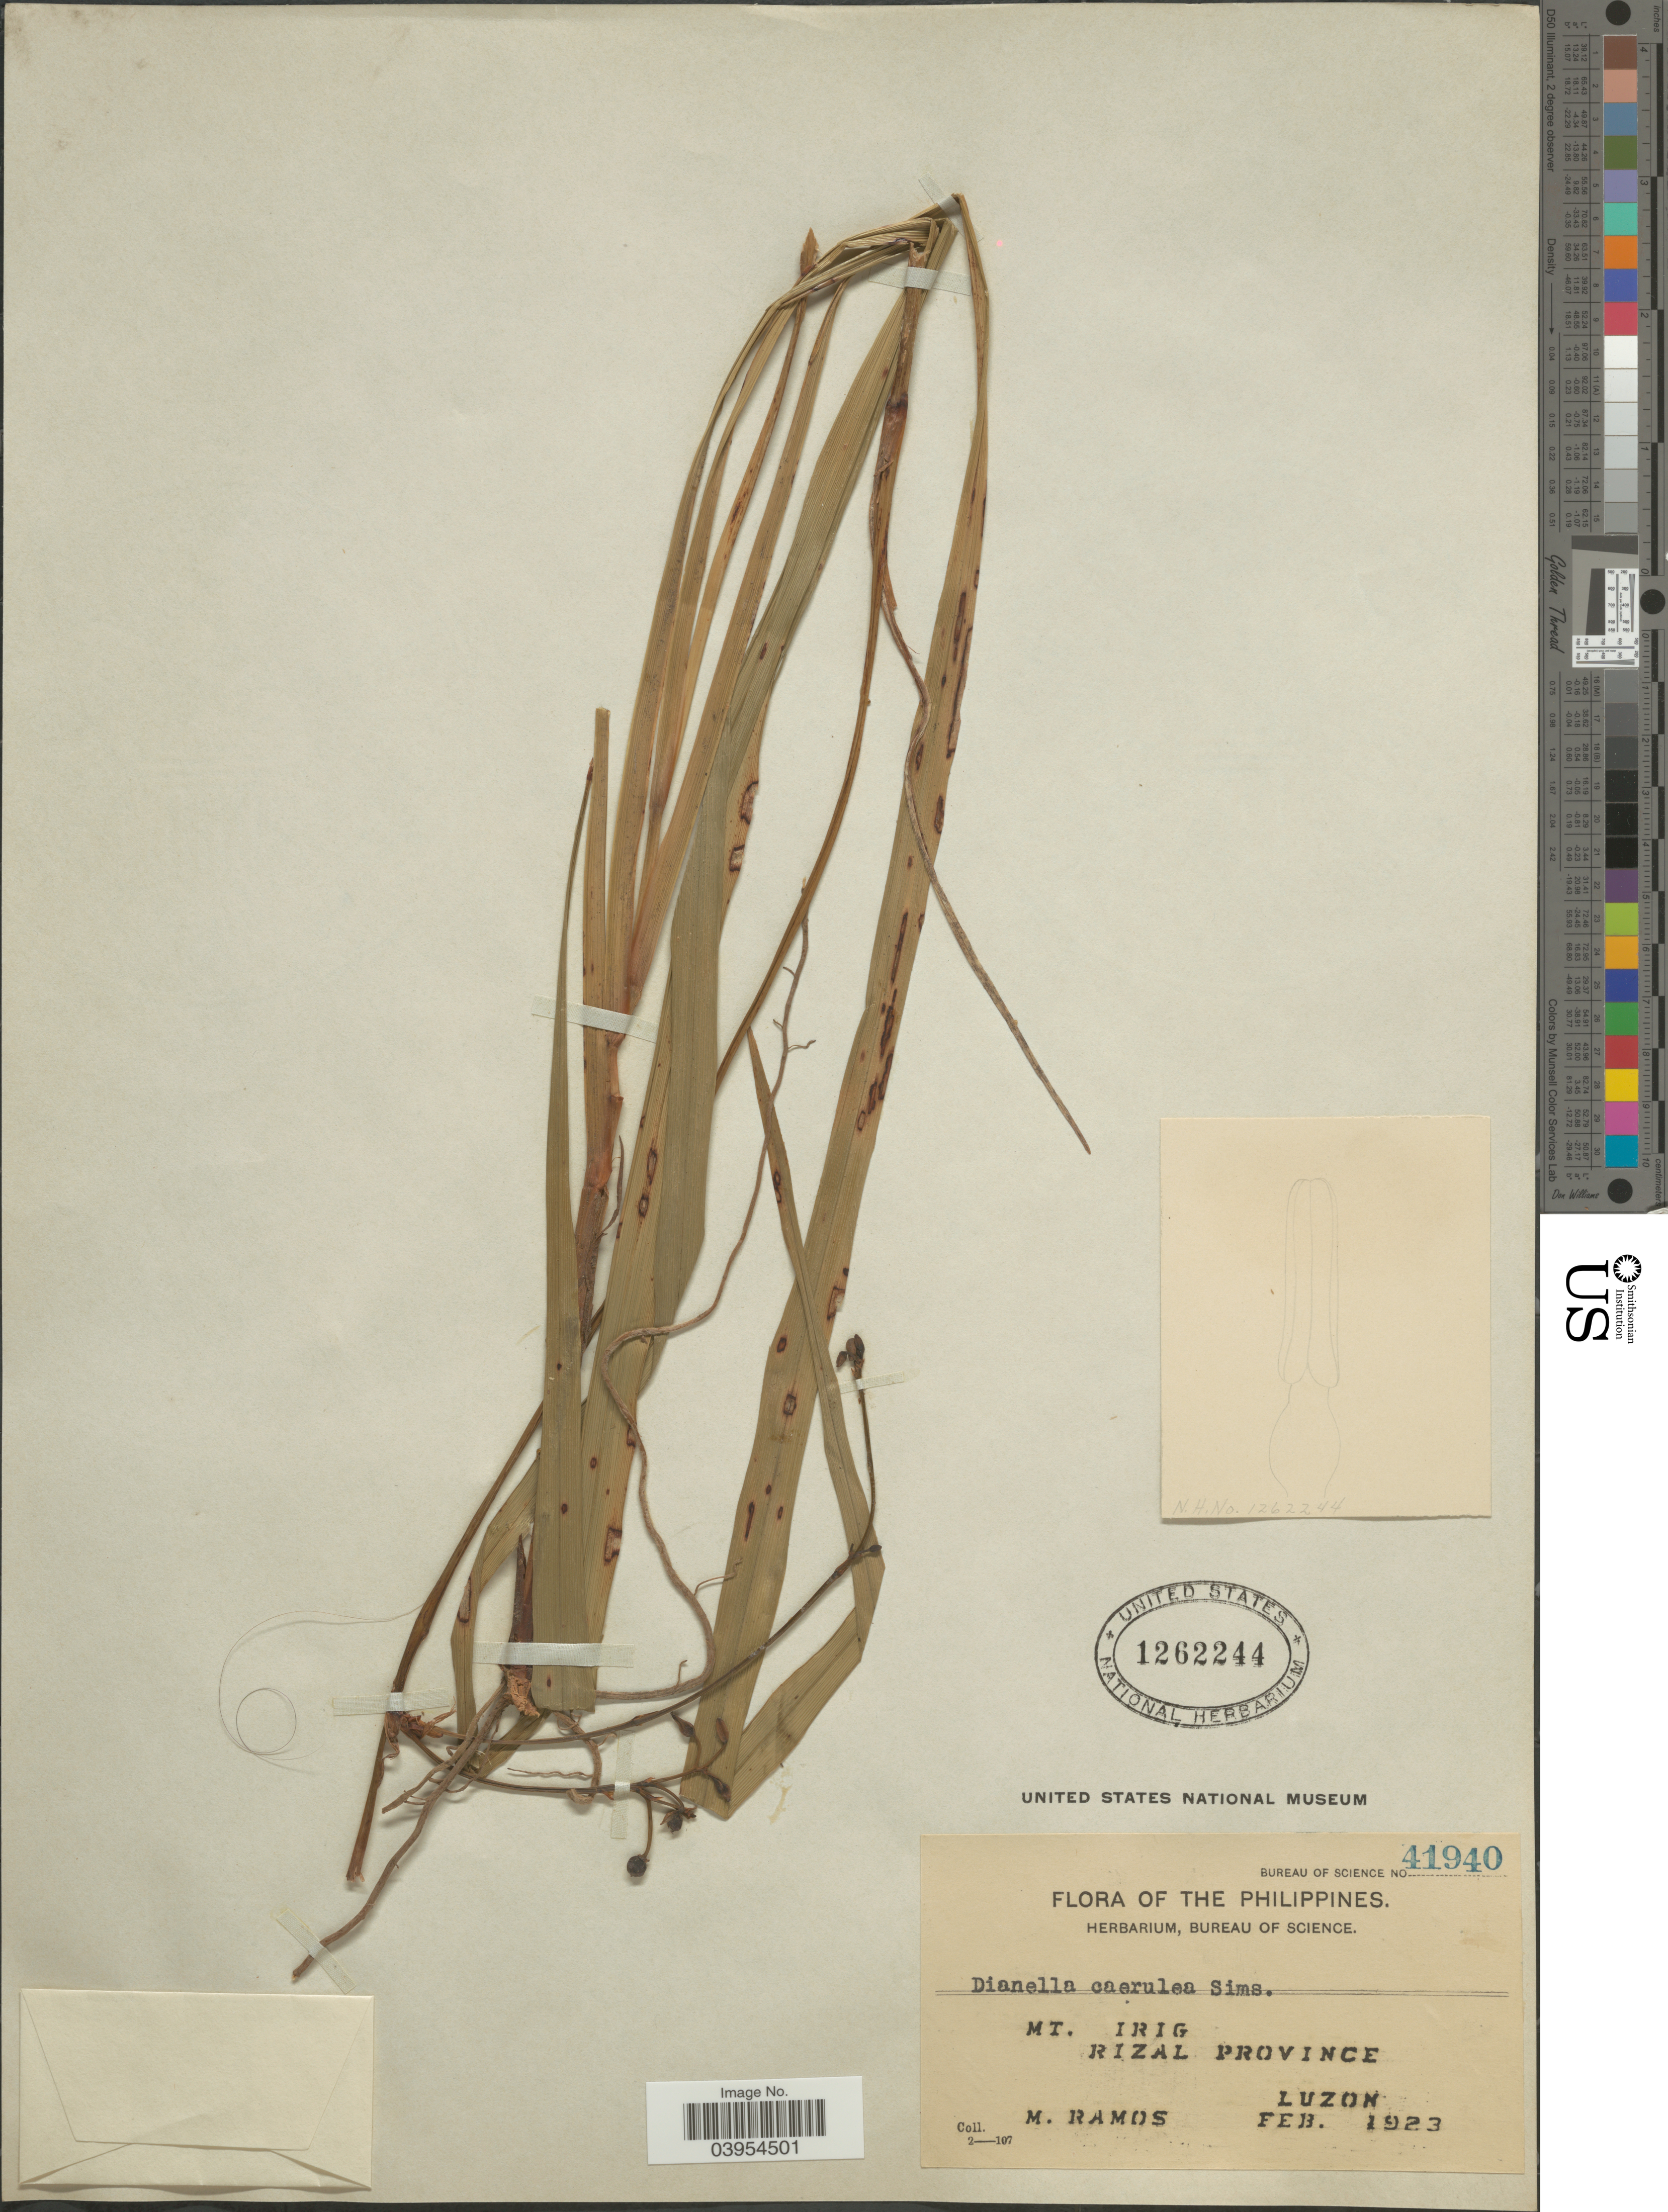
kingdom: Plantae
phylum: Tracheophyta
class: Liliopsida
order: Asparagales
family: Asphodelaceae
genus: Dianella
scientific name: Dianella caerulea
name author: Sims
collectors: M. Ramos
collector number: Bureau of Science 41940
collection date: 1923-02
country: Philippines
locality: Mt. Irig, Rizal Province, Luzon.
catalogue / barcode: US 1262244